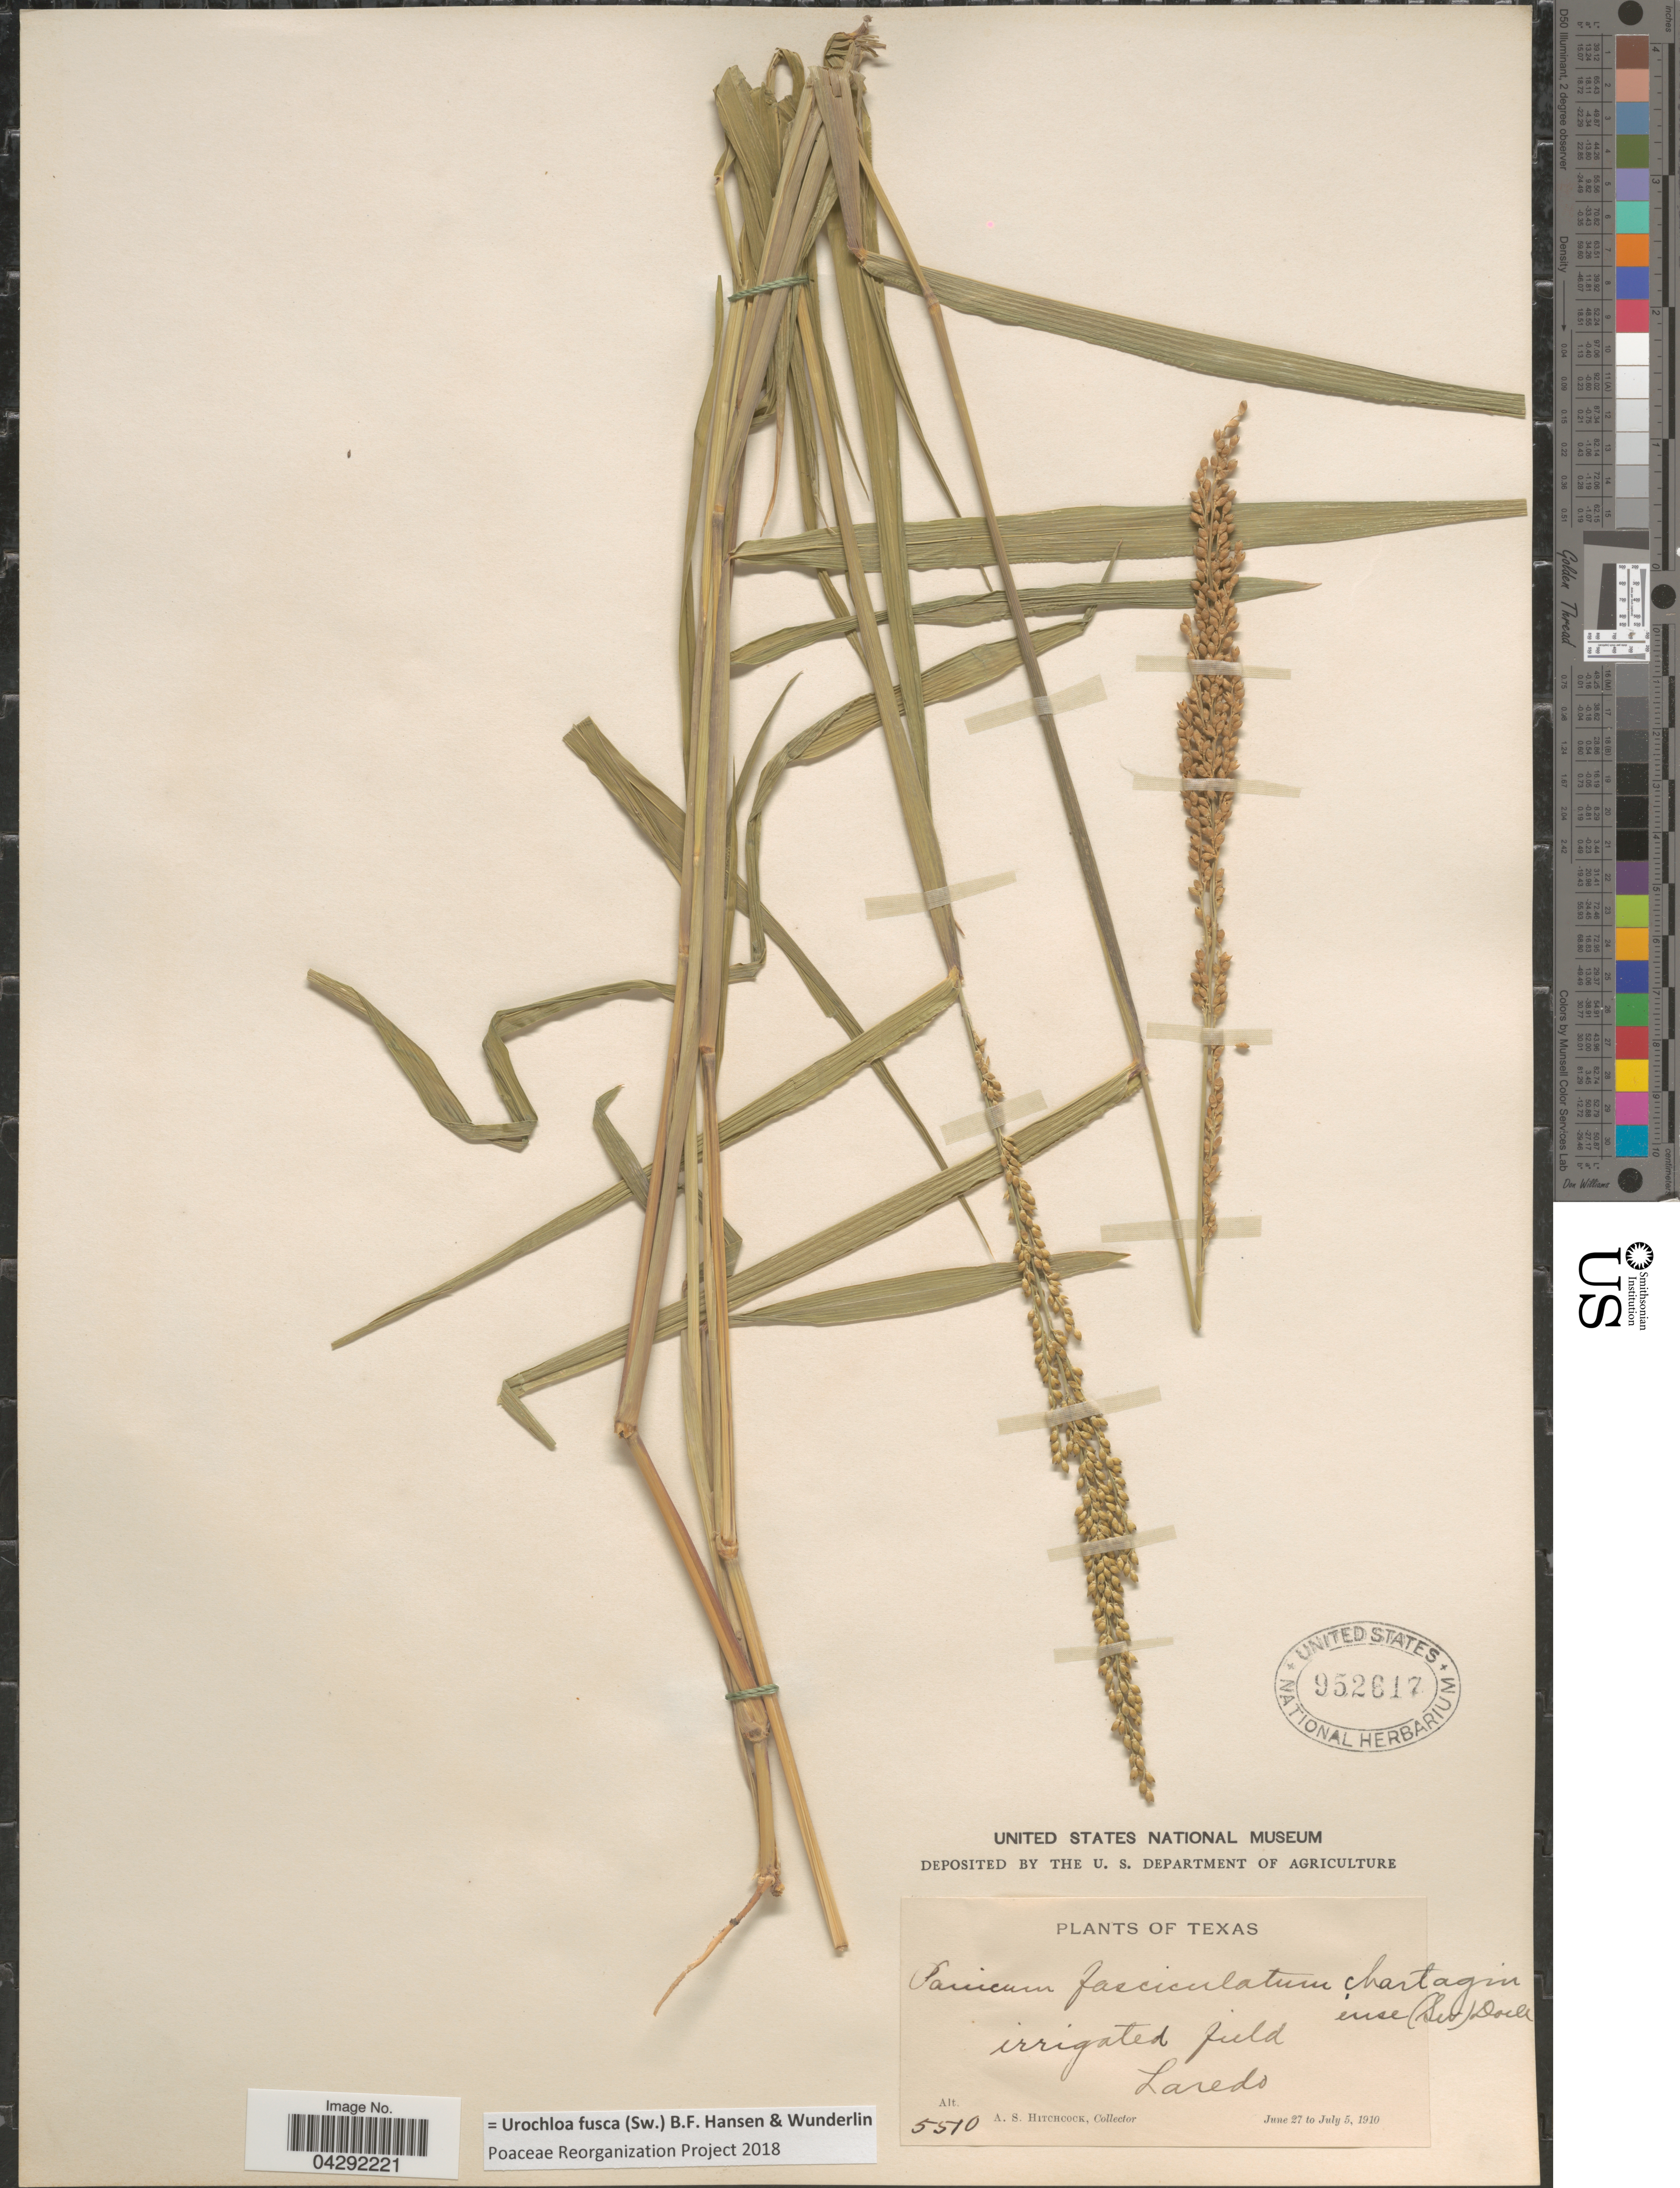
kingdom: Plantae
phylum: Tracheophyta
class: Liliopsida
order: Poales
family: Poaceae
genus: Urochloa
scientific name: Urochloa fusca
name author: (Sw.) B.F. Hansen & Wunderlin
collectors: A. S. Hitchcock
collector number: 5510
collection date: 1910-06-27/1910-07-05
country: United States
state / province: Texas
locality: Irrigated field. Laredo.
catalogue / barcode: US 952617